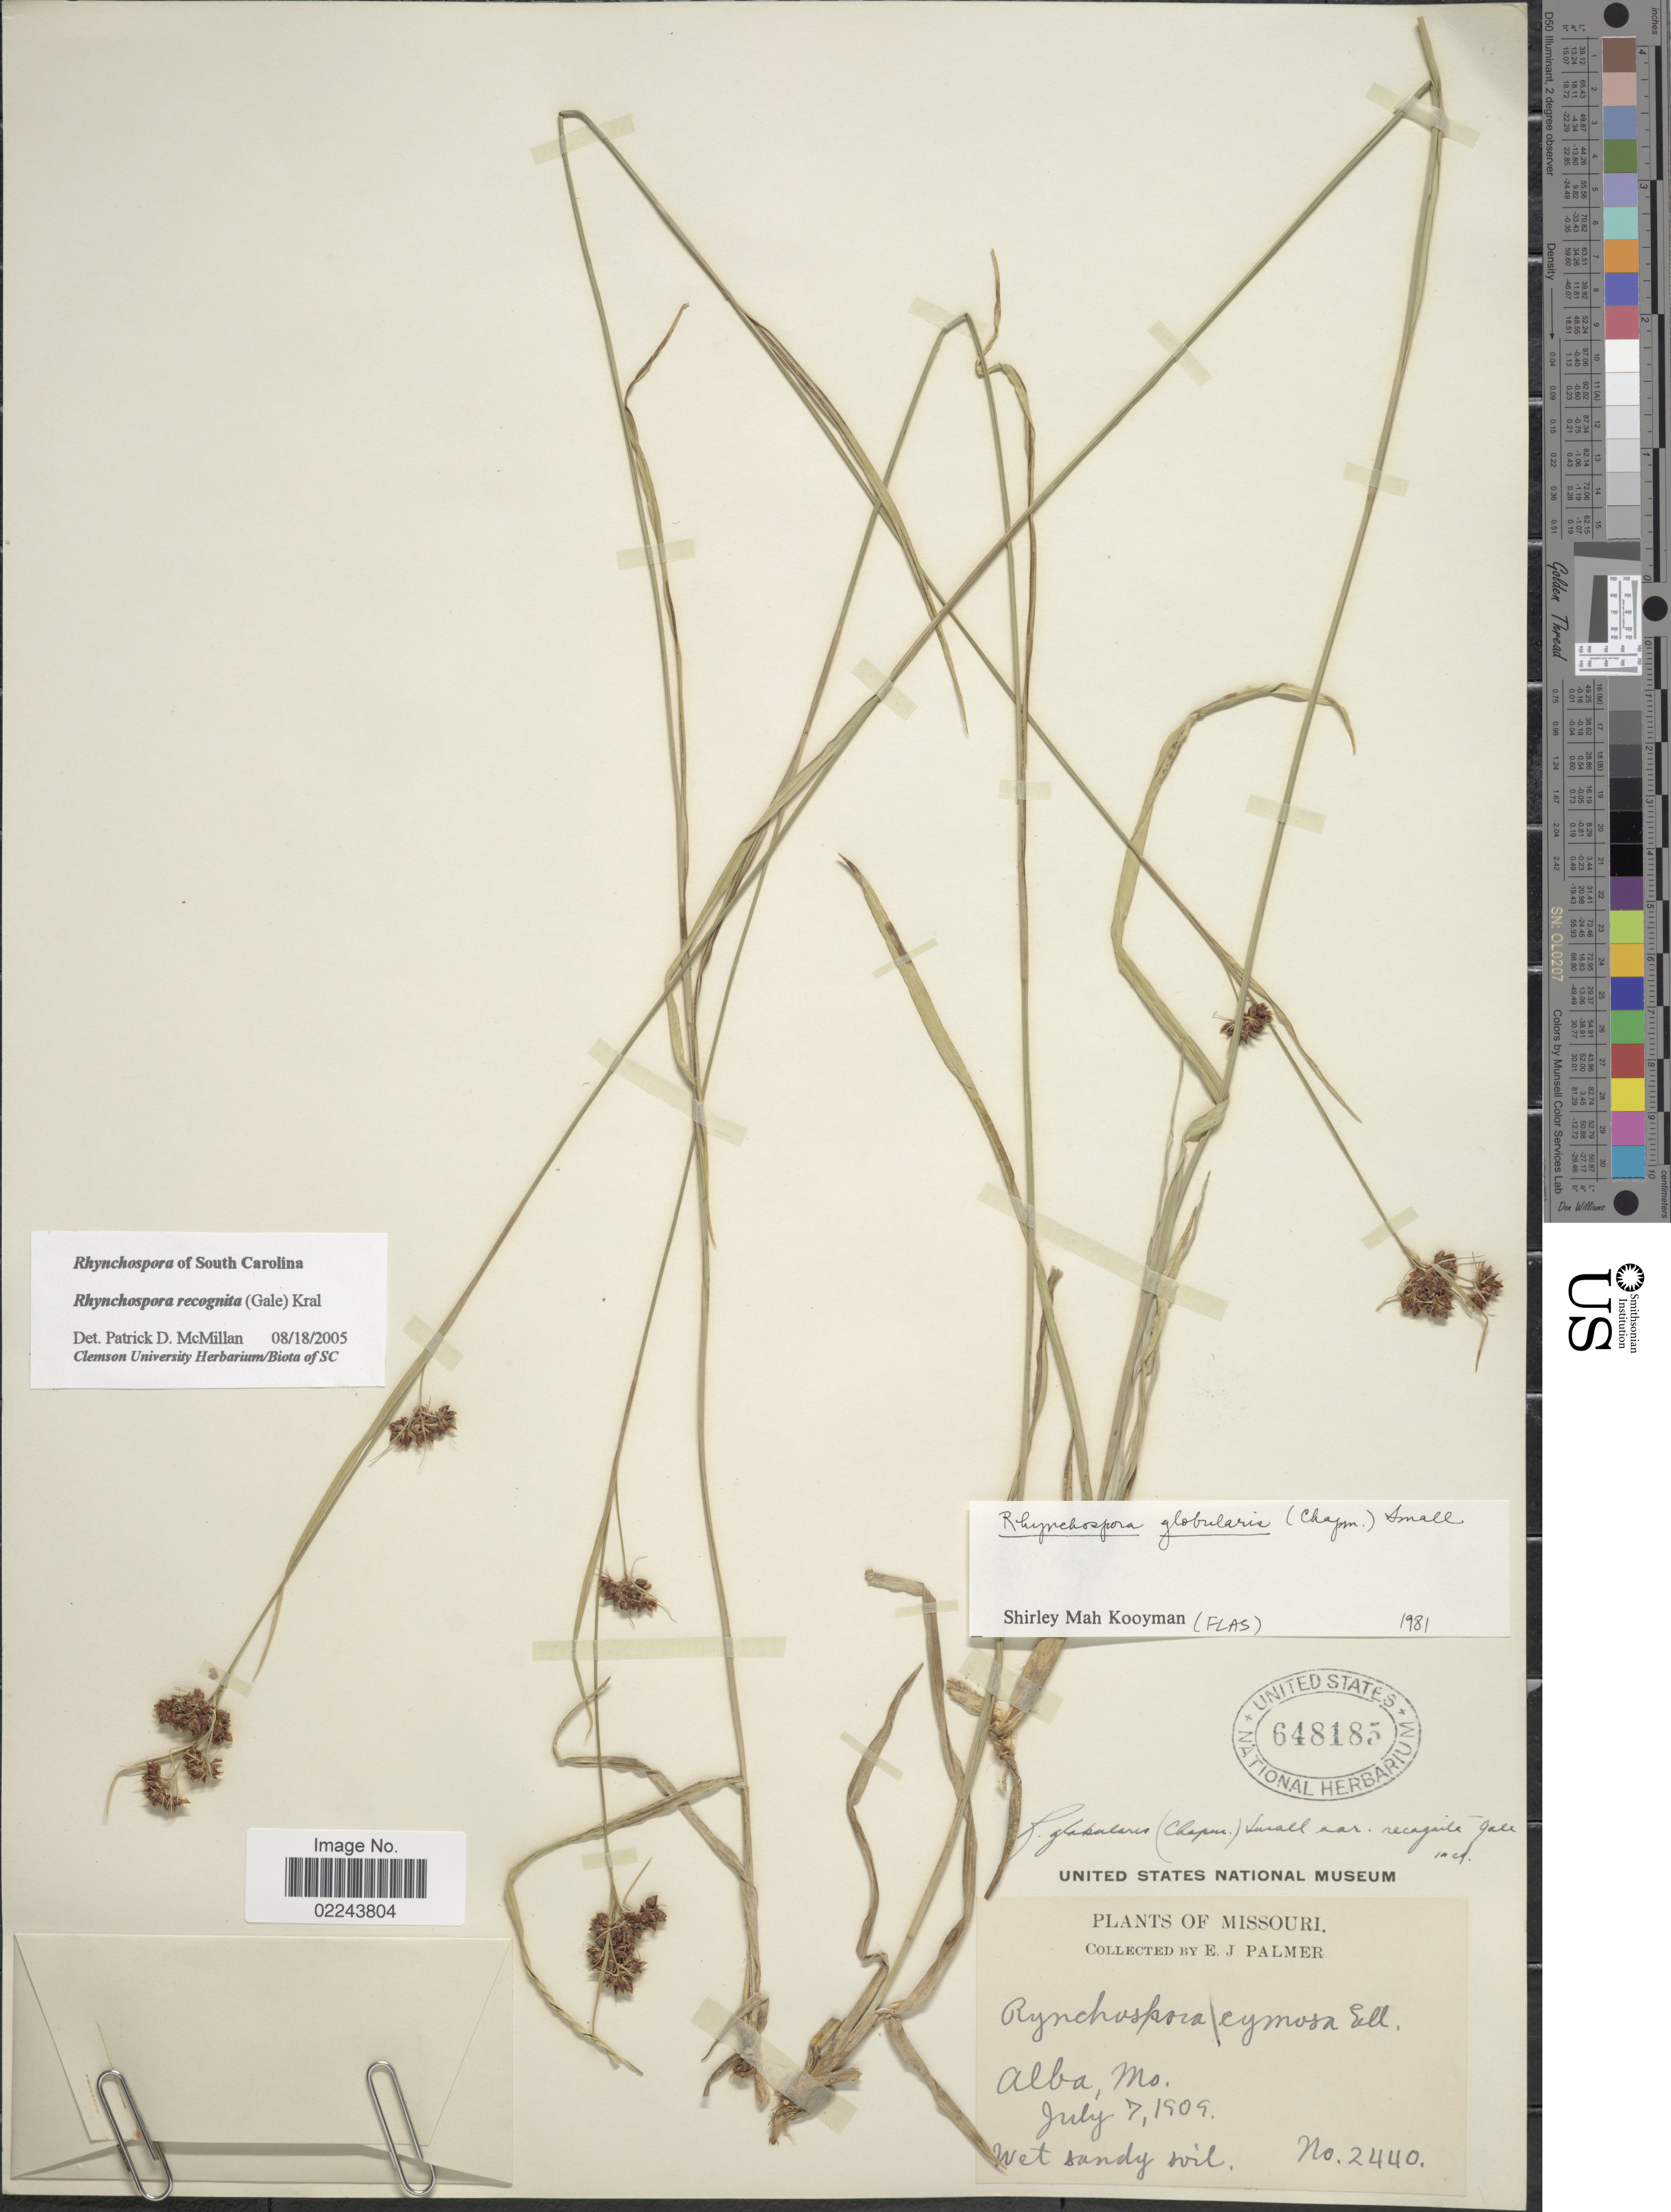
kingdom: Plantae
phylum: Tracheophyta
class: Liliopsida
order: Poales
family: Cyperaceae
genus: Rhynchospora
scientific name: Rhynchospora recognita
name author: (Gale) Kral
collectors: E. J. Palmer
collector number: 2440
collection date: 1909-07-07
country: United States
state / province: Missouri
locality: Alba, Mo.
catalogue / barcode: US 648185